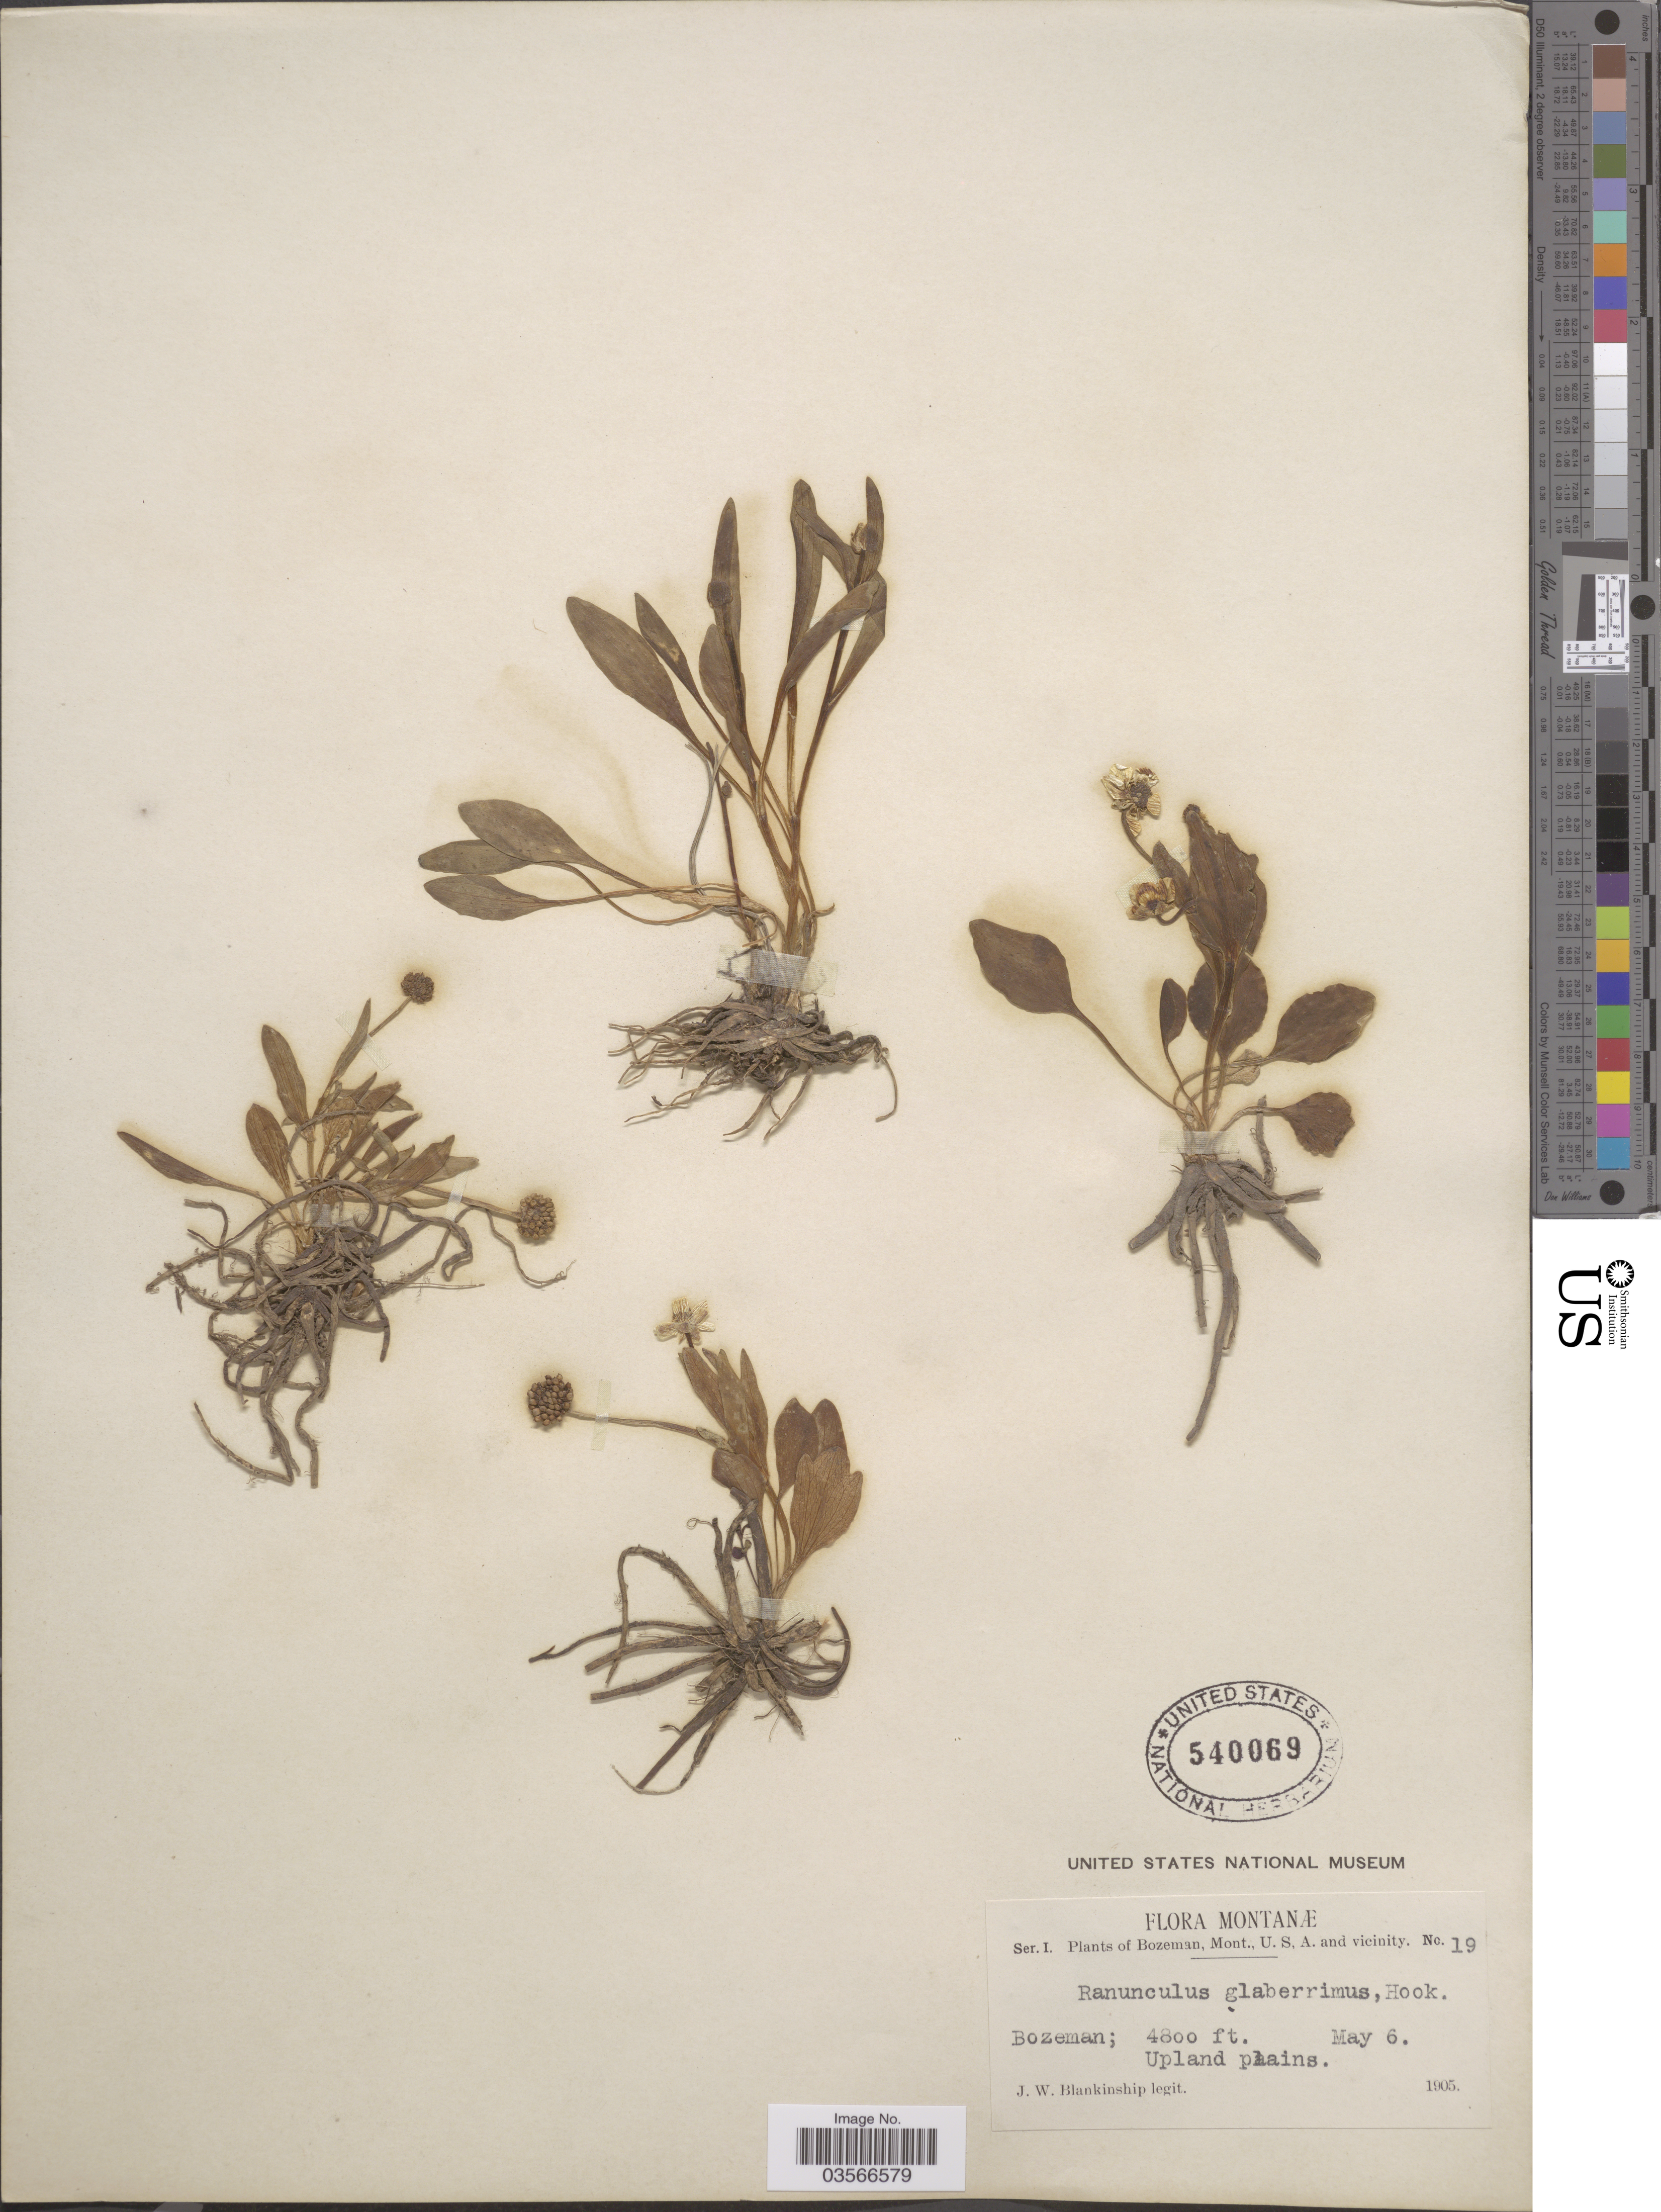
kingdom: Plantae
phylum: Tracheophyta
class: Magnoliopsida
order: Ranunculales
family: Ranunculaceae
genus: Ranunculus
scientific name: Ranunculus glaberrimus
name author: Hook.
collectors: J. W. Blankinship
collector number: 19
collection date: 1905-05-06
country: United States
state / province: Montana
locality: Bozeman, and vicinity.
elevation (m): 1463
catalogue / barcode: US 540069